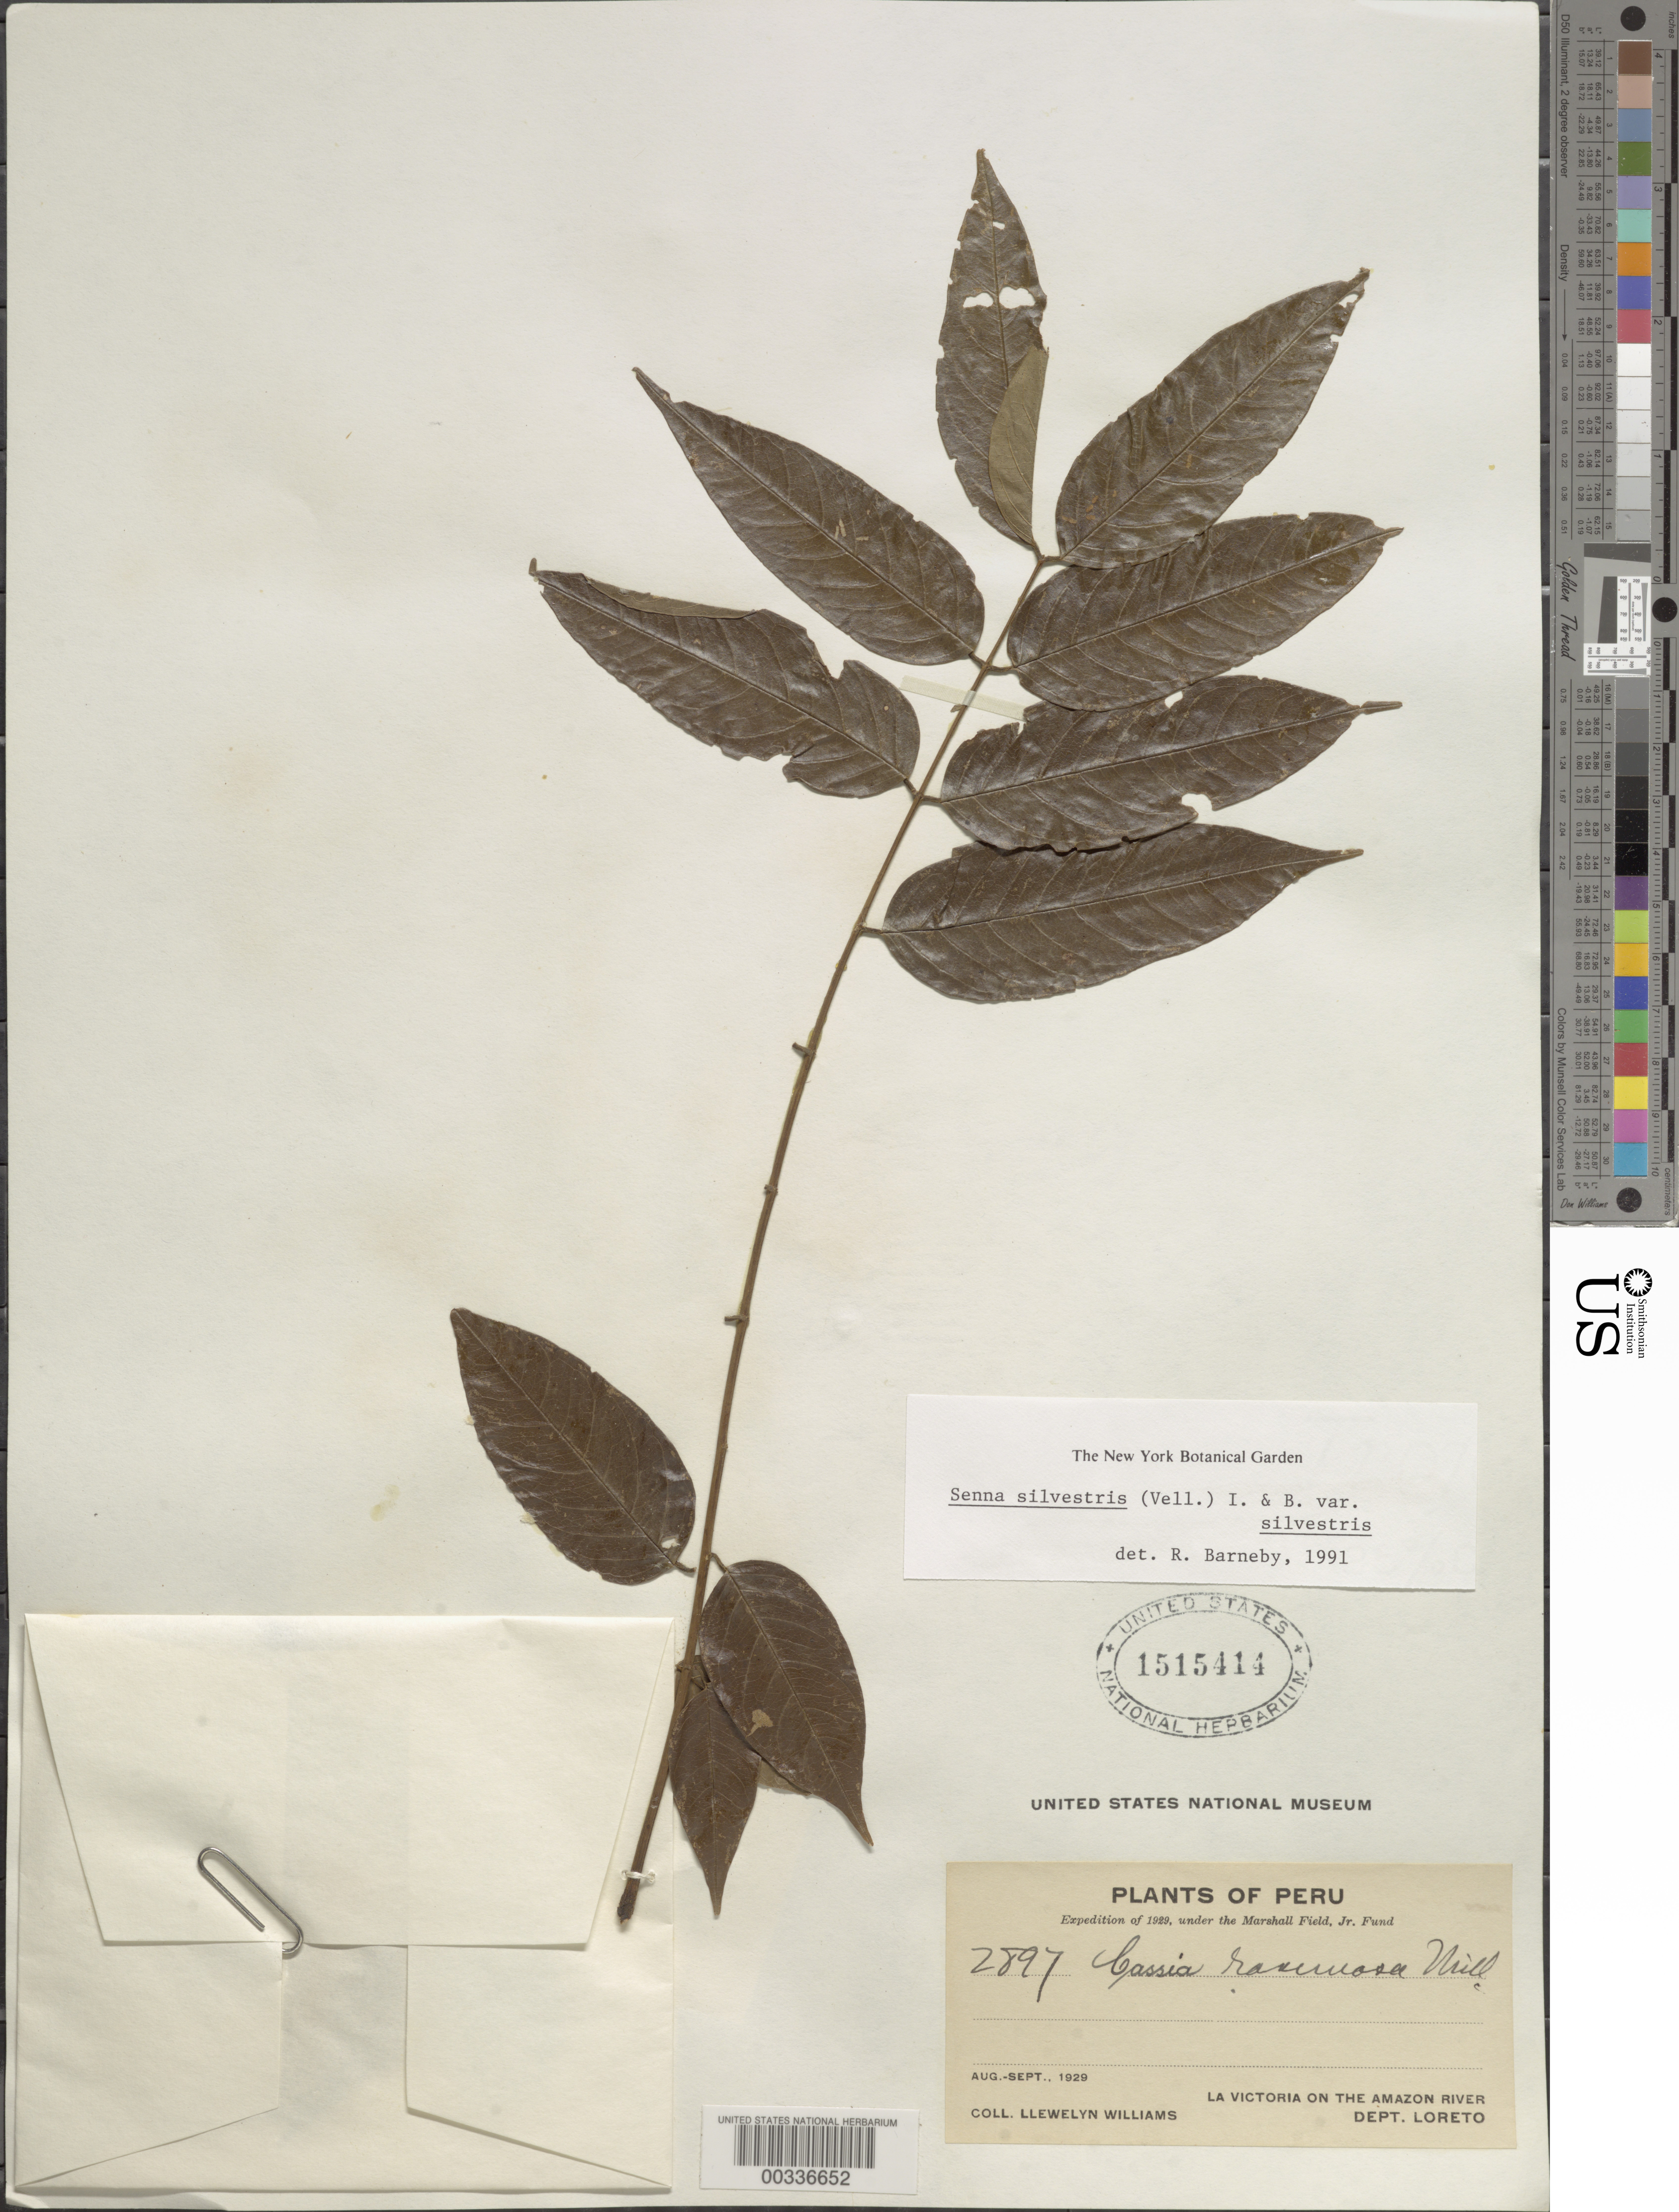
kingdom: Plantae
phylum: Tracheophyta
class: Magnoliopsida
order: Fabales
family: Fabaceae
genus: Senna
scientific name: Senna silvestris var. silvestris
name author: (Vell.) H.S. Irwin & Barneby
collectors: Ll. Williams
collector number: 2897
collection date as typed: Aug 1929 to -- Sep 1929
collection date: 1929-08/1929-09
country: Peru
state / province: Loreto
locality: La victoria on the amazon river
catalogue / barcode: US 1515414